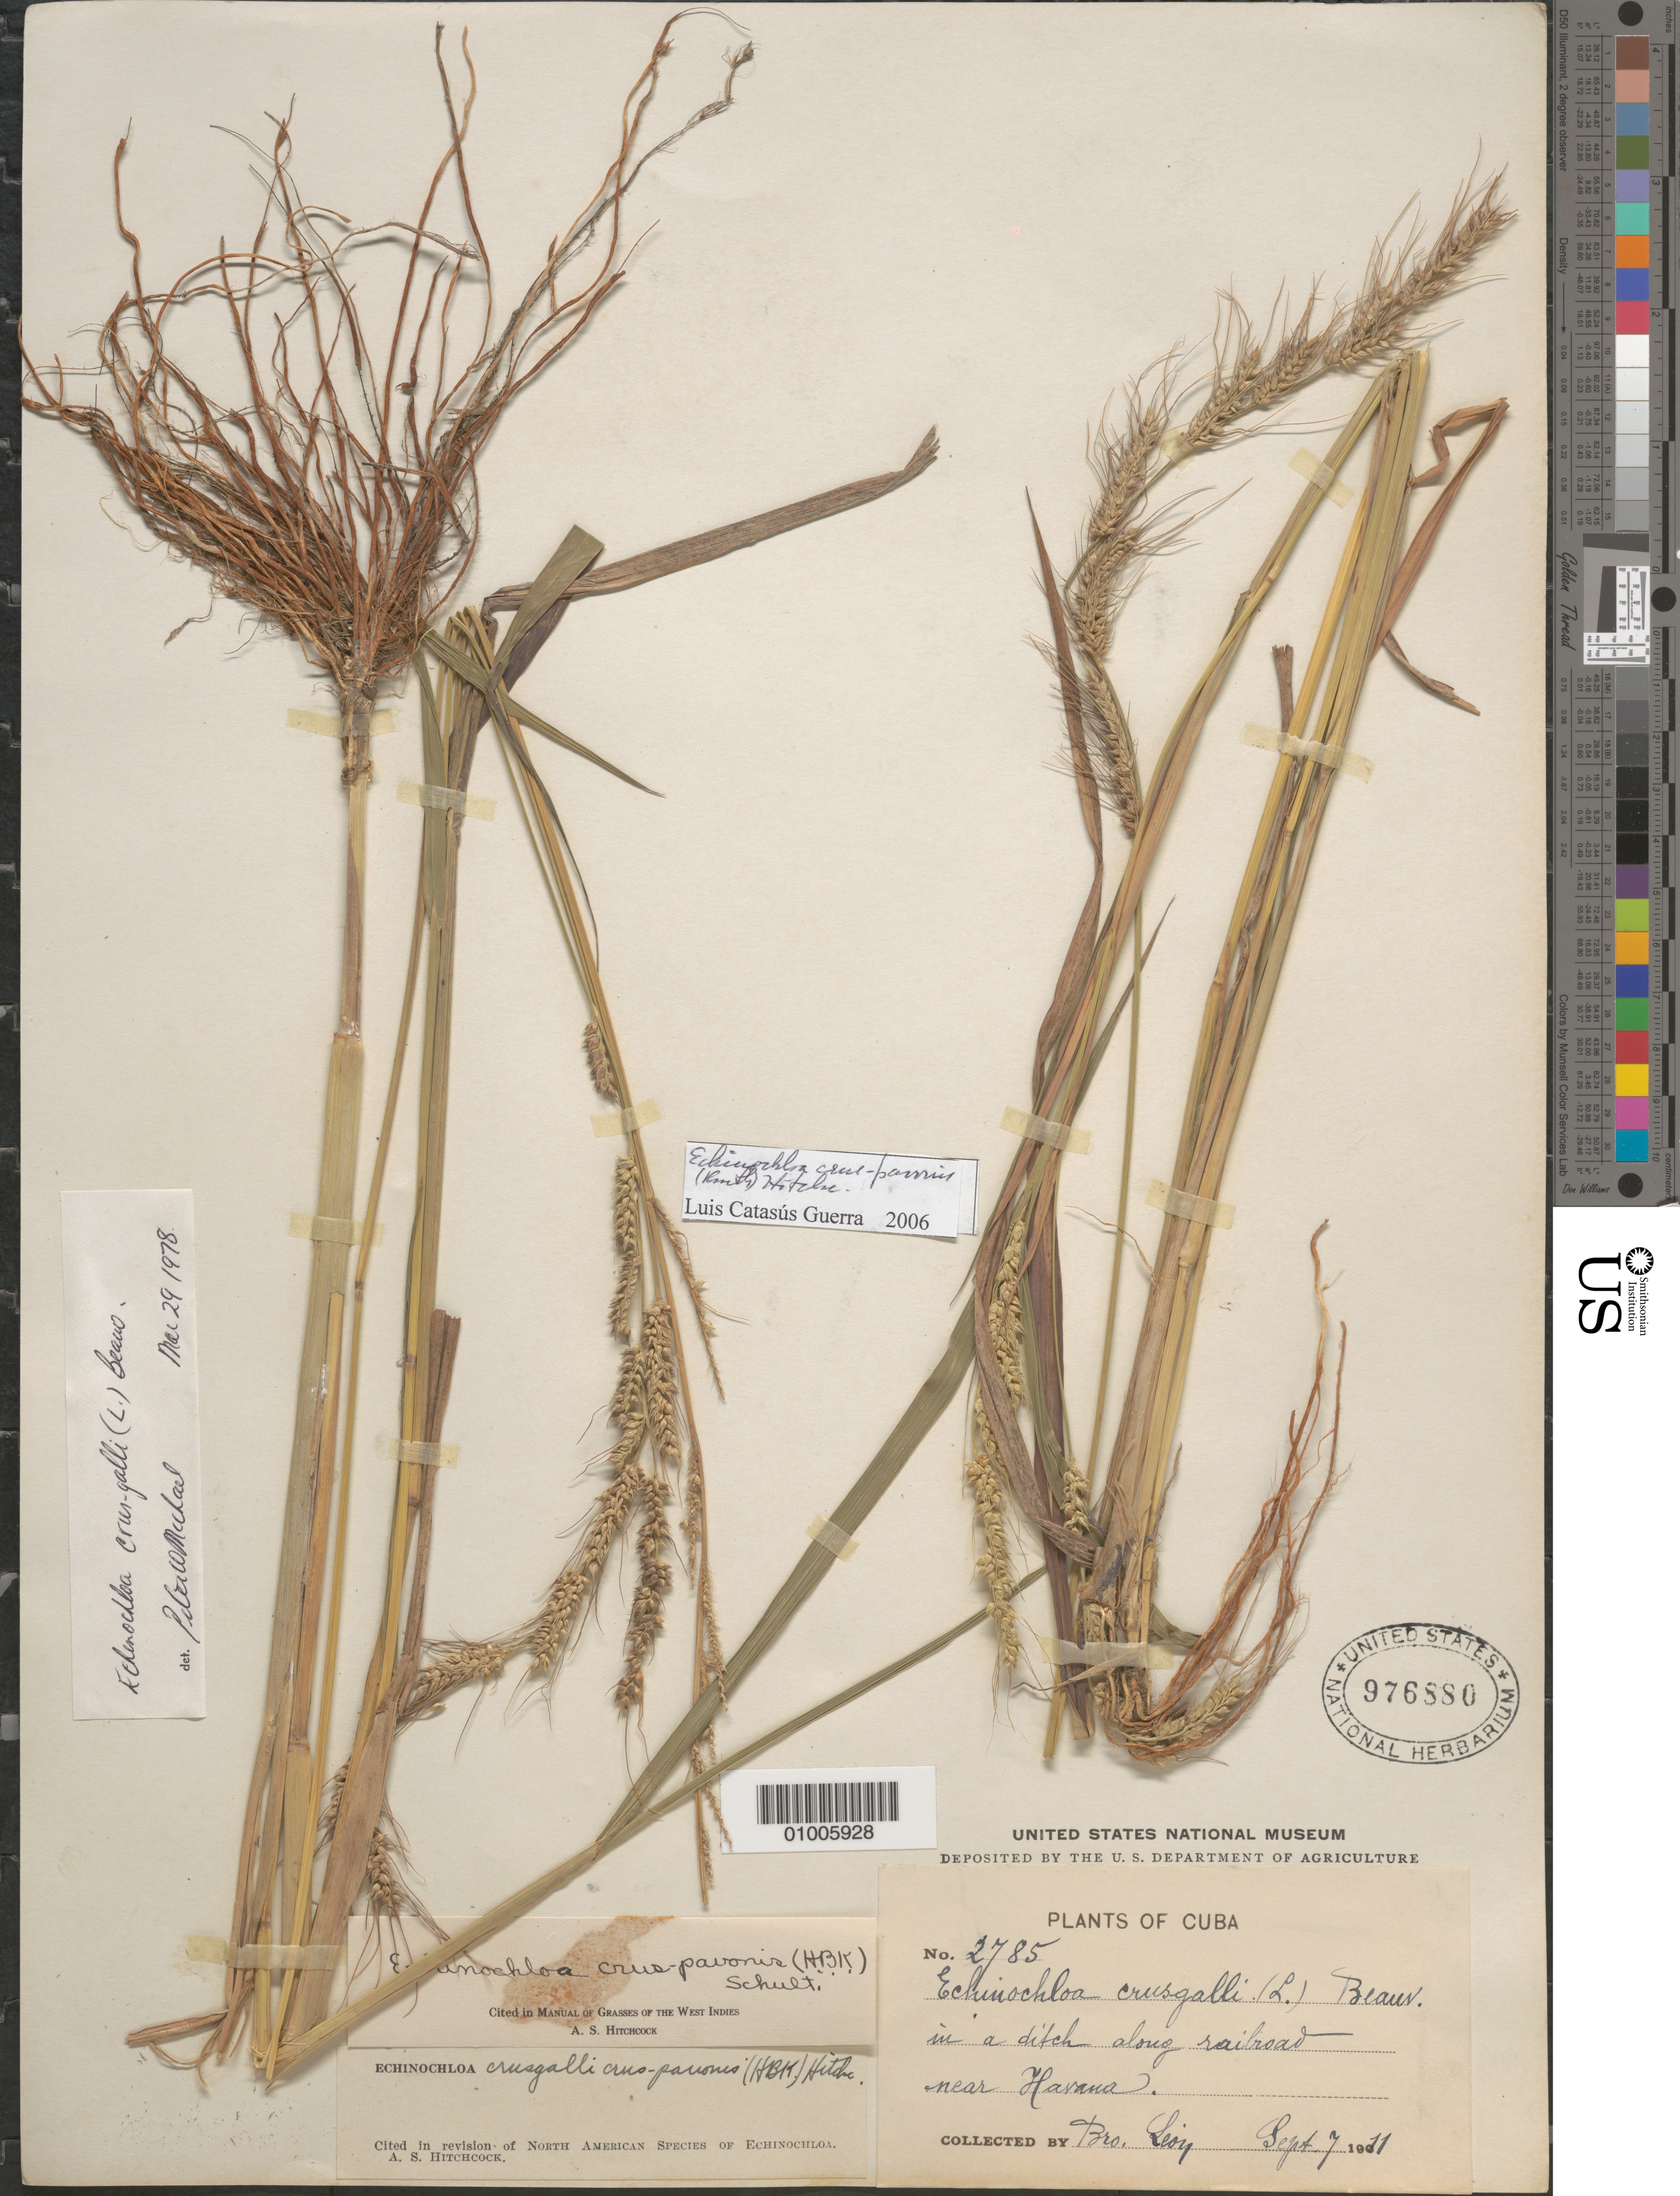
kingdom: Plantae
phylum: Tracheophyta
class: Liliopsida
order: Poales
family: Poaceae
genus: Echinochloa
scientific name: Echinochloa crus-pavonis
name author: (Kunth) Schult.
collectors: Bro. León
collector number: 2785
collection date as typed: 07 Sep 1911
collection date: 1911-09-07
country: Cuba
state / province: La Habana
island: Cuba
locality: La Habana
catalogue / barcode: US 976880